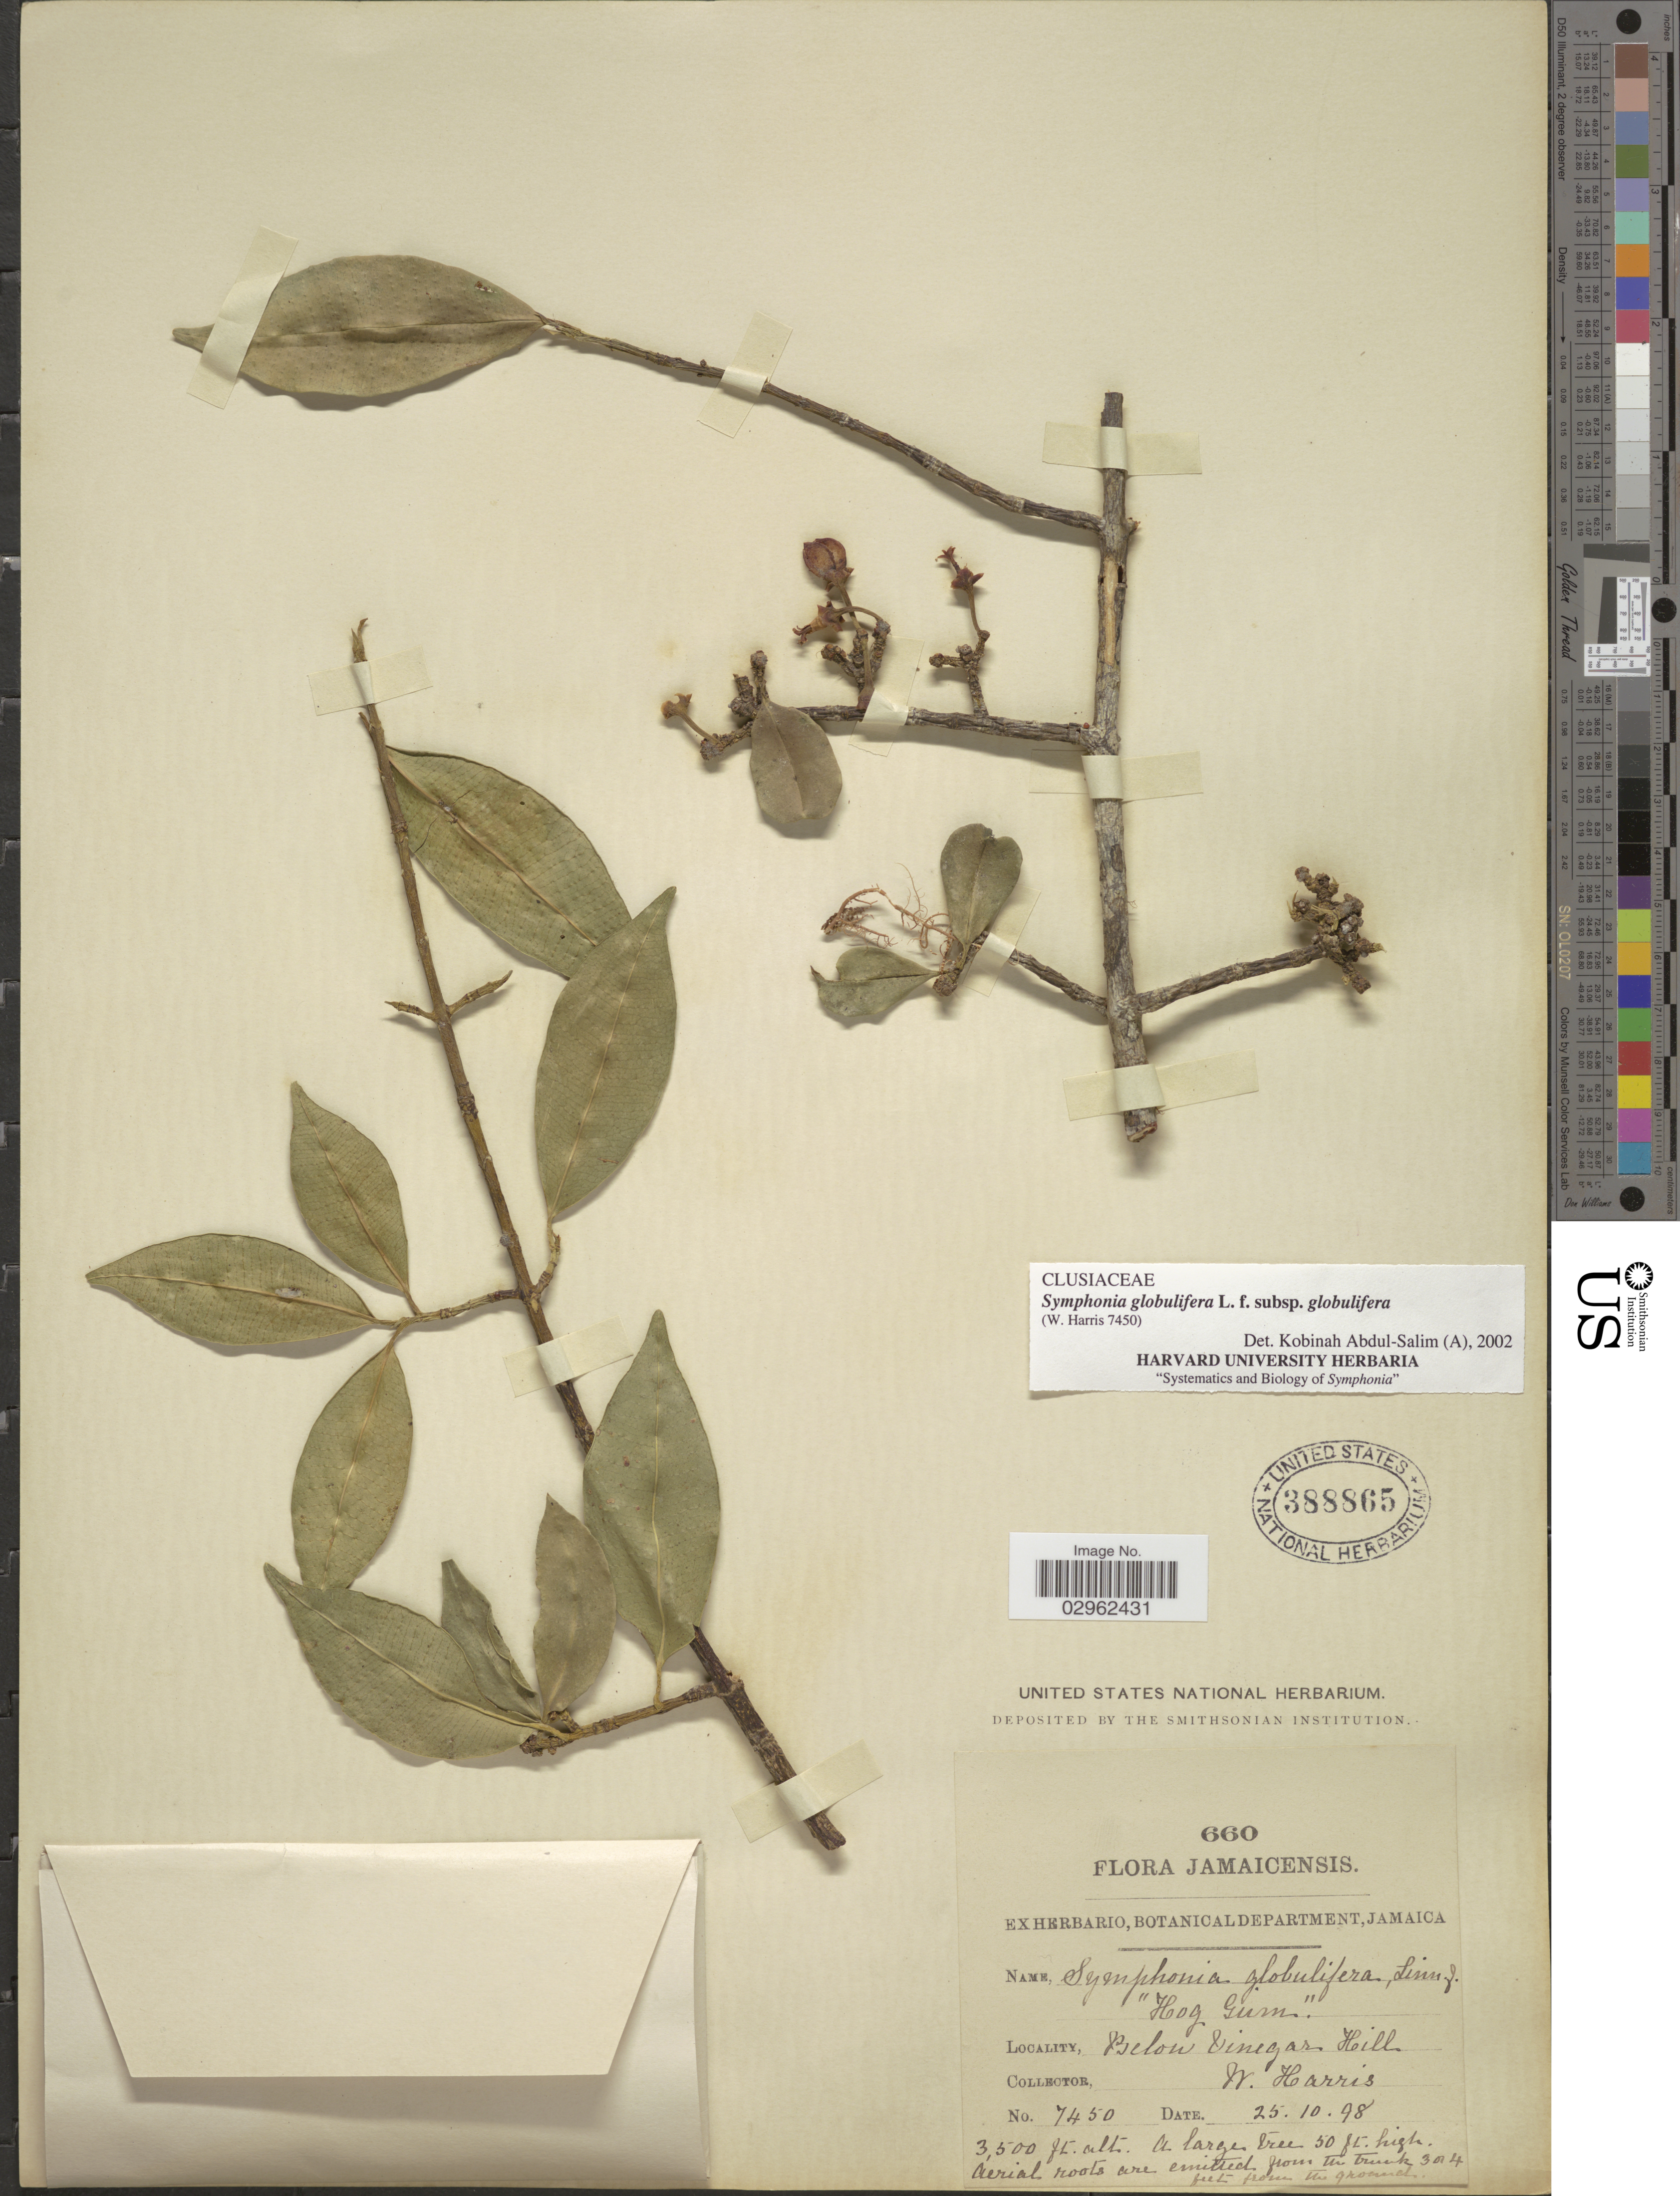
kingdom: Plantae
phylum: Tracheophyta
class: Magnoliopsida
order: Malpighiales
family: Clusiaceae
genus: Symphonia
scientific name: Symphonia globulifera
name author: L. f.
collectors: N. Harris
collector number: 7450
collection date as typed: Transcribed d/m/y: 25/10/98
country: Jamaica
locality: Below Vinegar Hill.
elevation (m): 1067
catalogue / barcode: US 388865